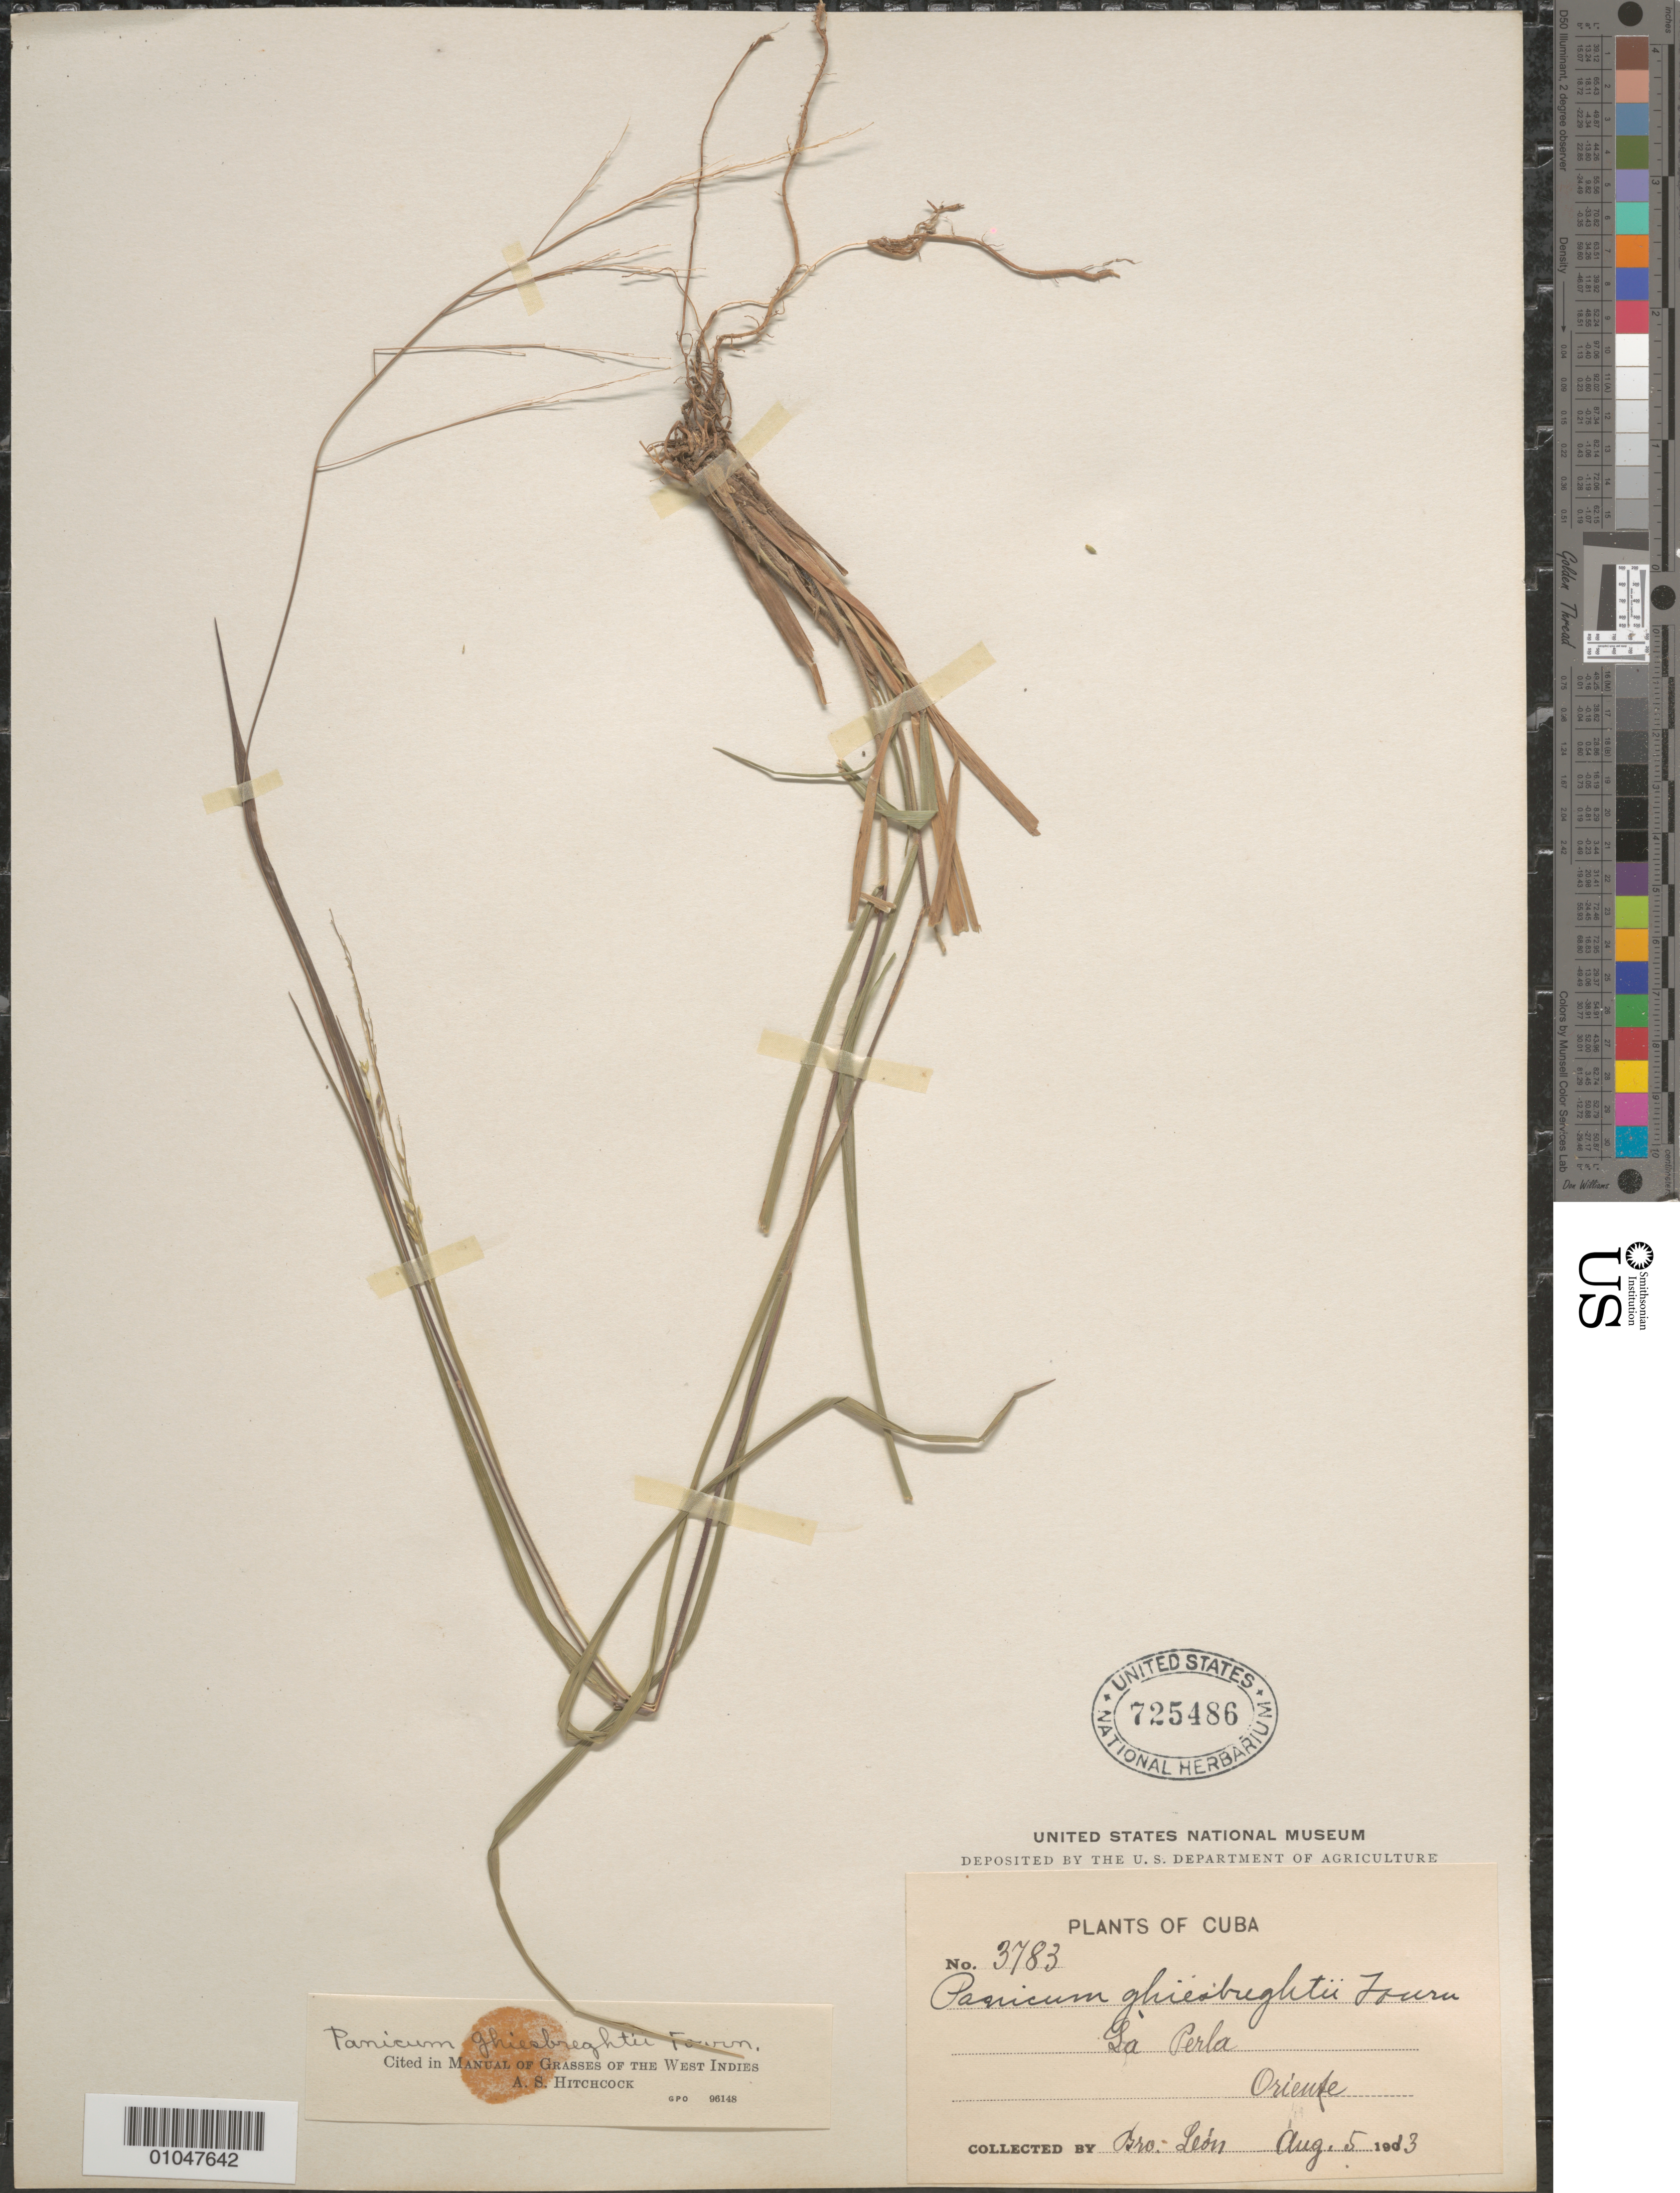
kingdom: Plantae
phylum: Tracheophyta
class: Liliopsida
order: Poales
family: Poaceae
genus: Panicum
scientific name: Panicum ghiesbreghtii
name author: E. Fourn.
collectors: Bro. León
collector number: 3783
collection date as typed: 05 Aug 1913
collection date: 1913-08-05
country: Cuba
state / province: Matanzas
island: Cuba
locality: La Perla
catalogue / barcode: US 725486